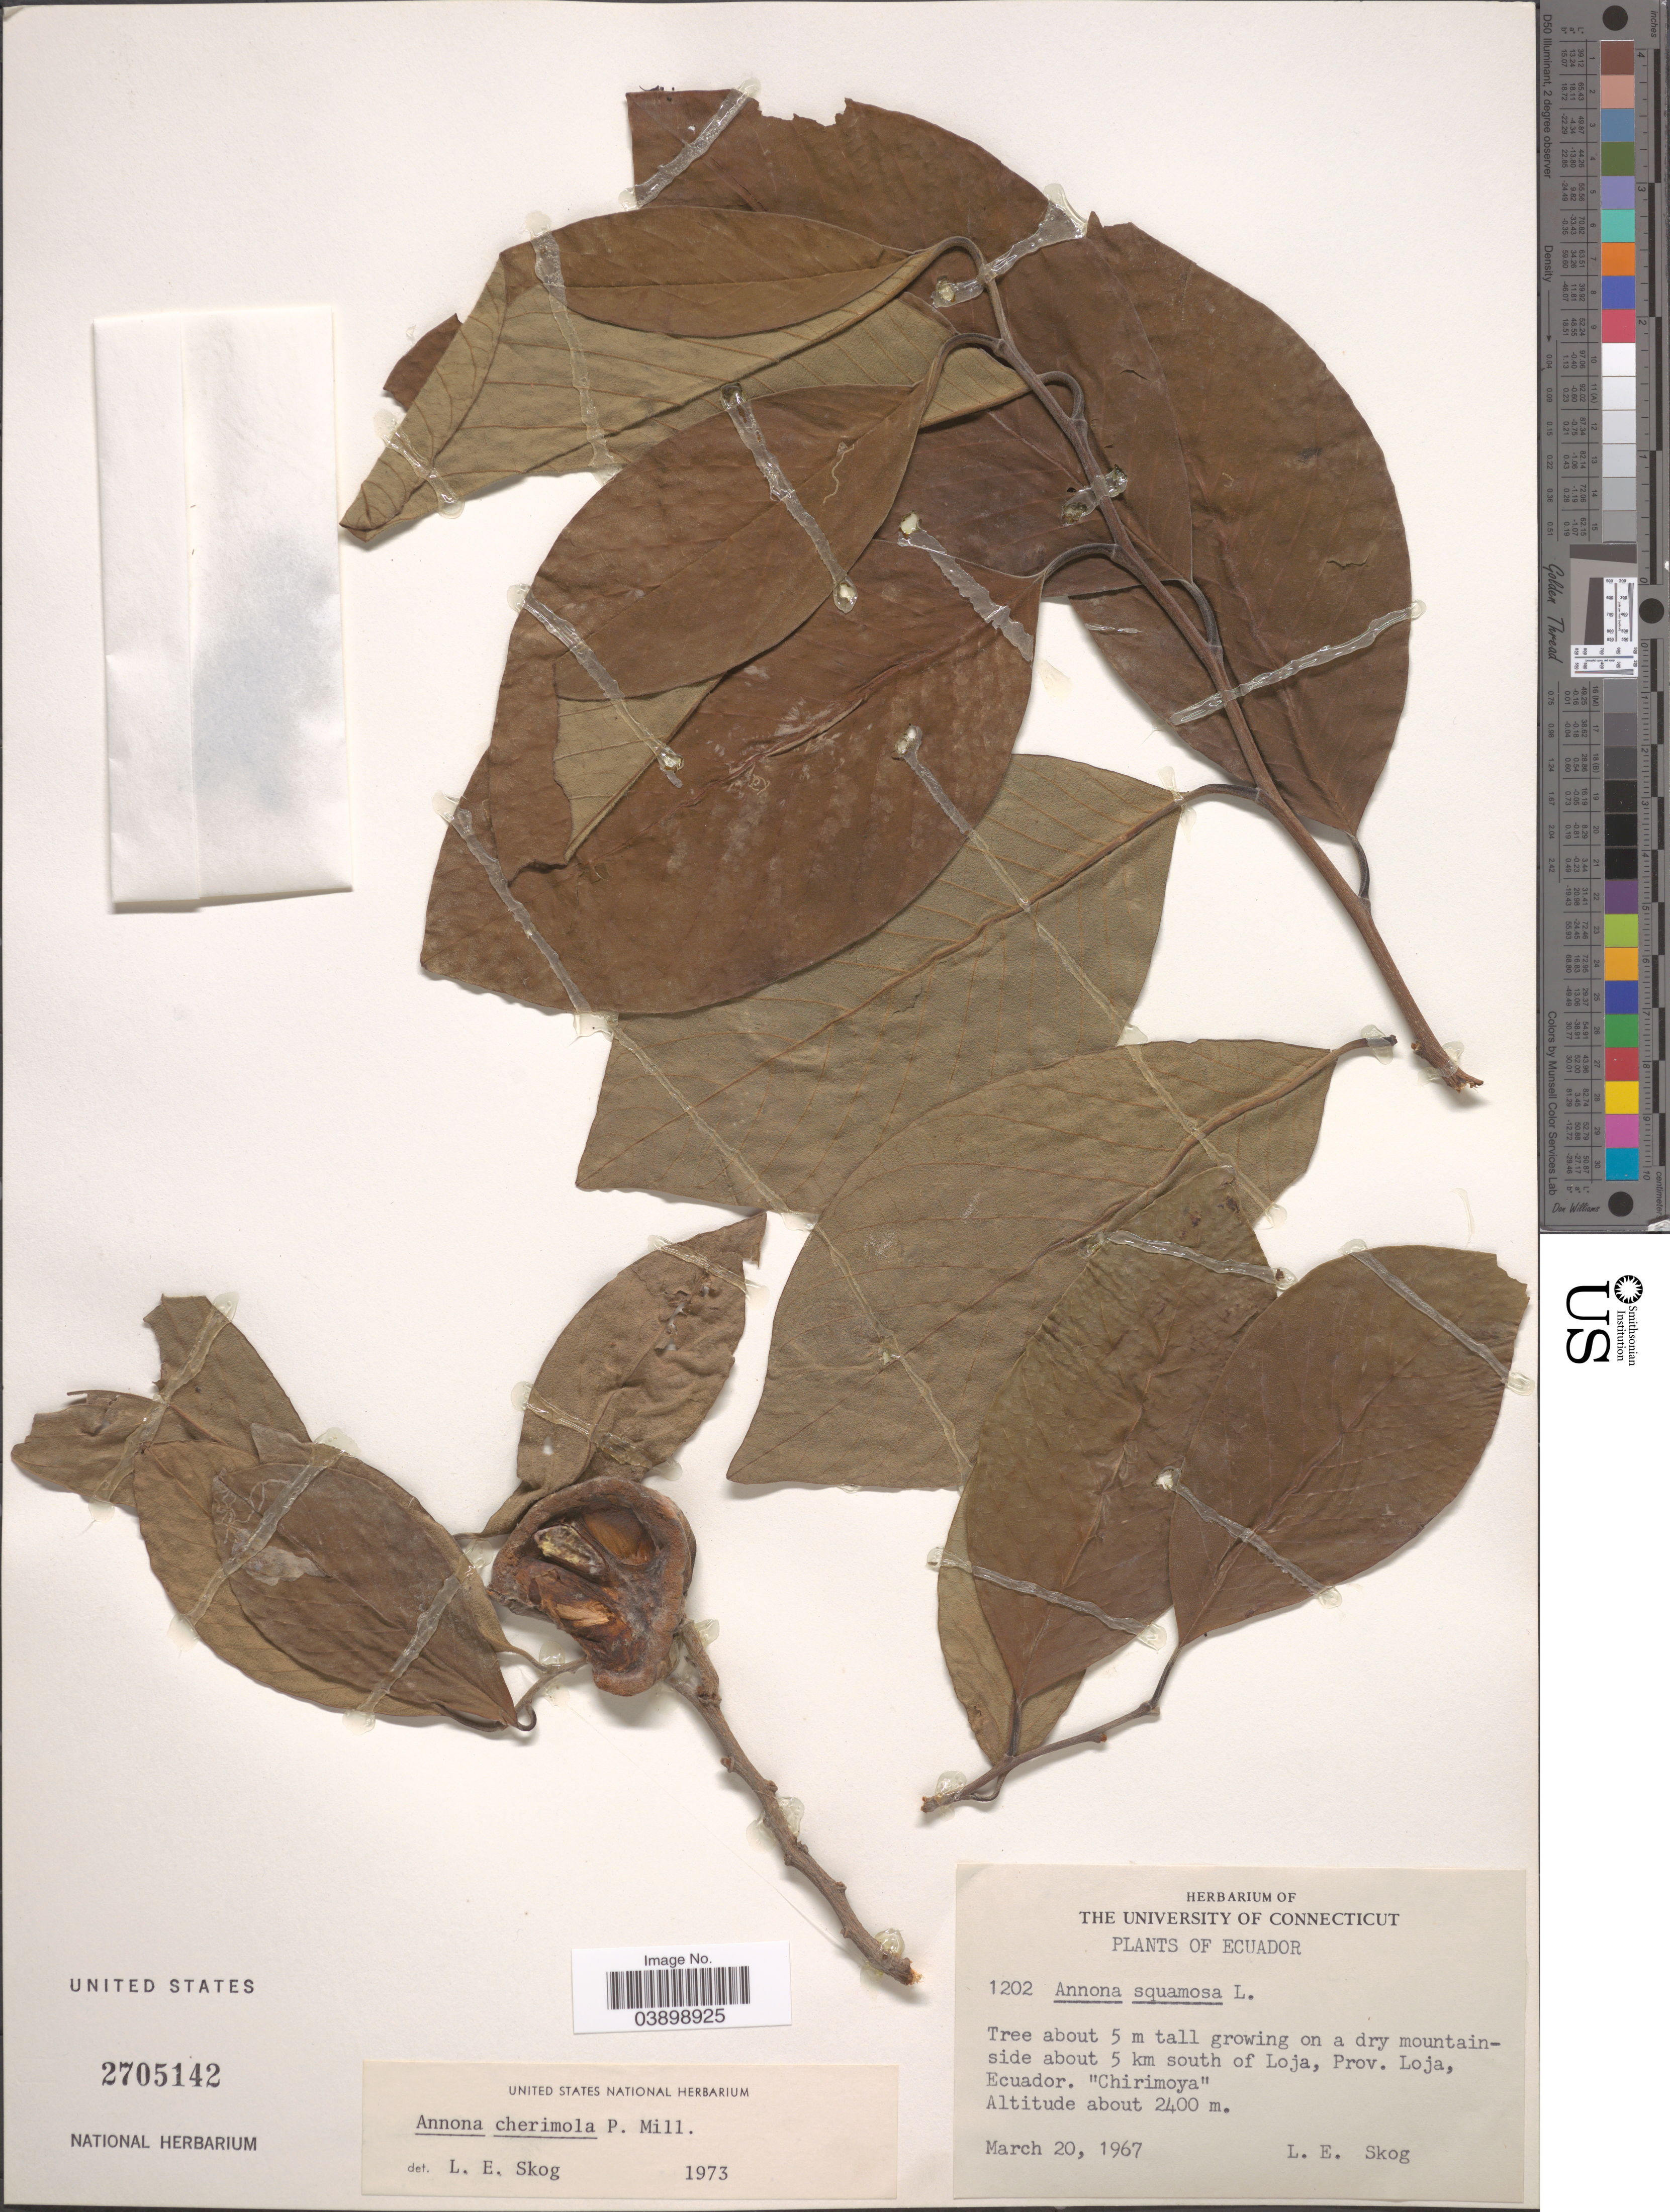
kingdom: Plantae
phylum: Tracheophyta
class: Magnoliopsida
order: Magnoliales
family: Annonaceae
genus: Annona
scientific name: Annona cherimola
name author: Mill.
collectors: L. E. Skog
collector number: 1202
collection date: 1967-03-20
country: Ecuador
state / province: Loja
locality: On a dry mountainside about 5 km south of Loja.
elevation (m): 2400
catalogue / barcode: US 2705142